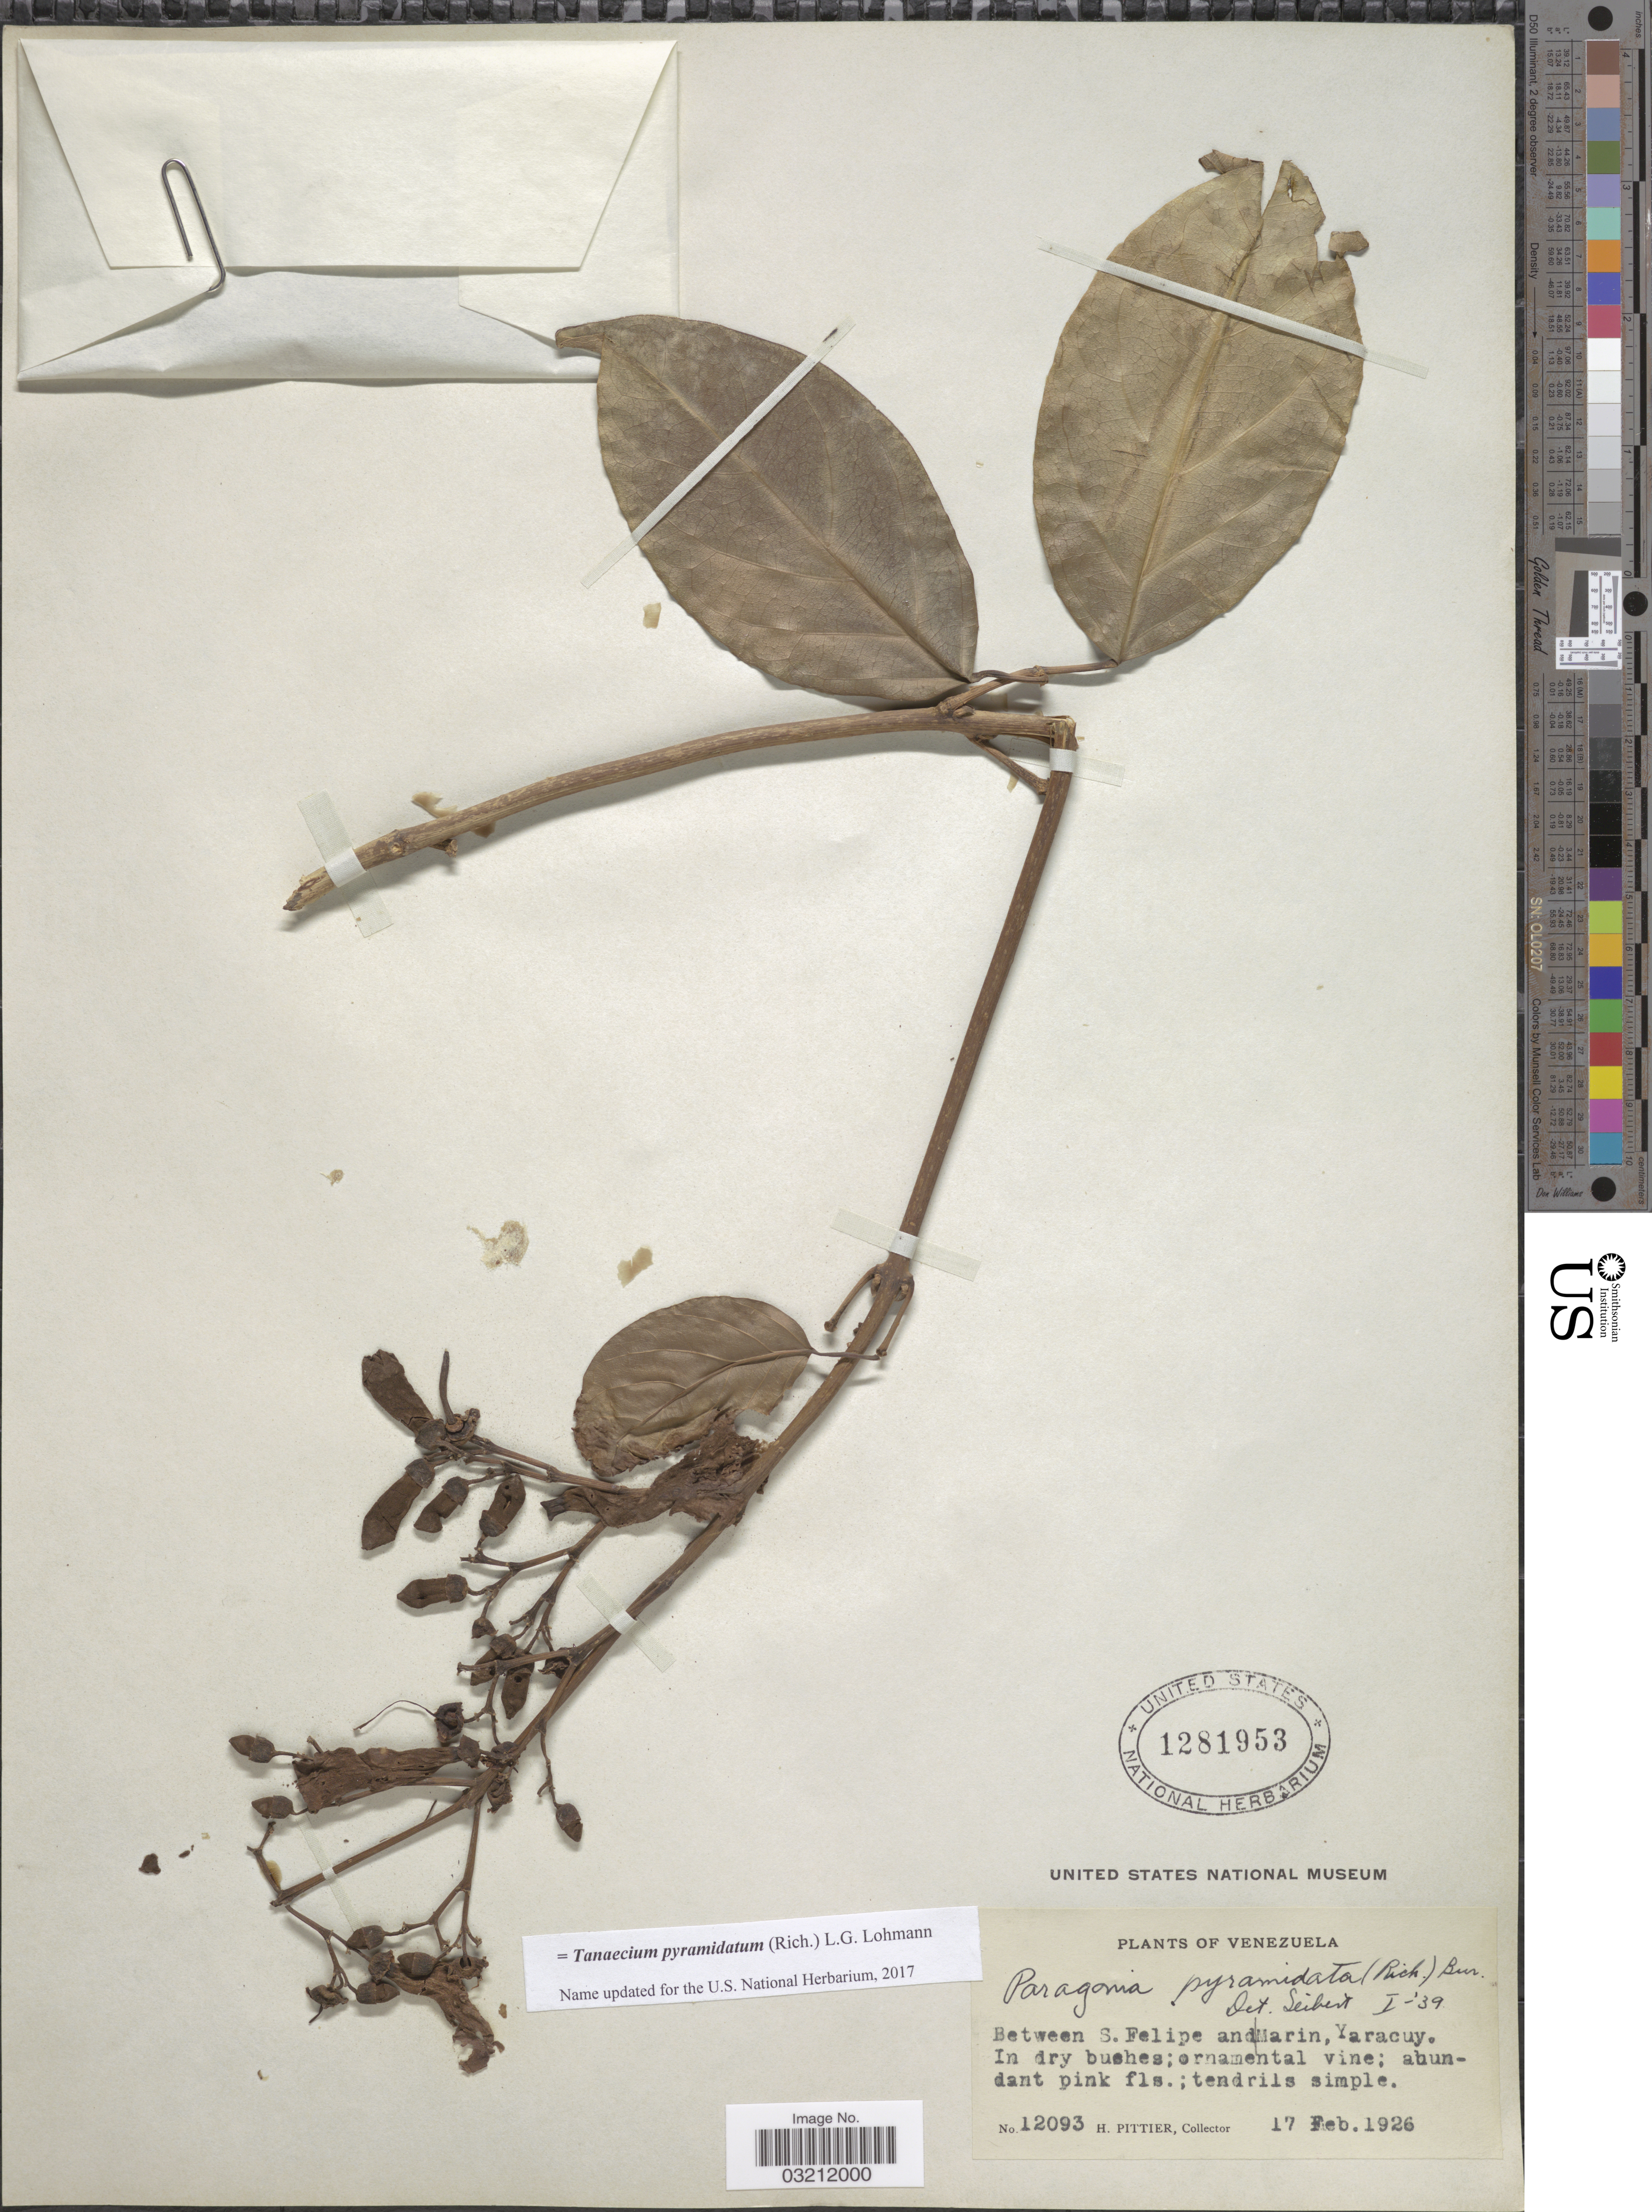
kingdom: Plantae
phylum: Tracheophyta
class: Magnoliopsida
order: Lamiales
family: Bignoniaceae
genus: Tanaecium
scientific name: Tanaecium pyramidatum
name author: (Rich.) L.G. Lohmann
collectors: H. F. Pittier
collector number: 12093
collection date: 1926-02-17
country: Venezuela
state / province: Yaracuy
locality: Between S. Felipe and Marin.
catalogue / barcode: US 1281953